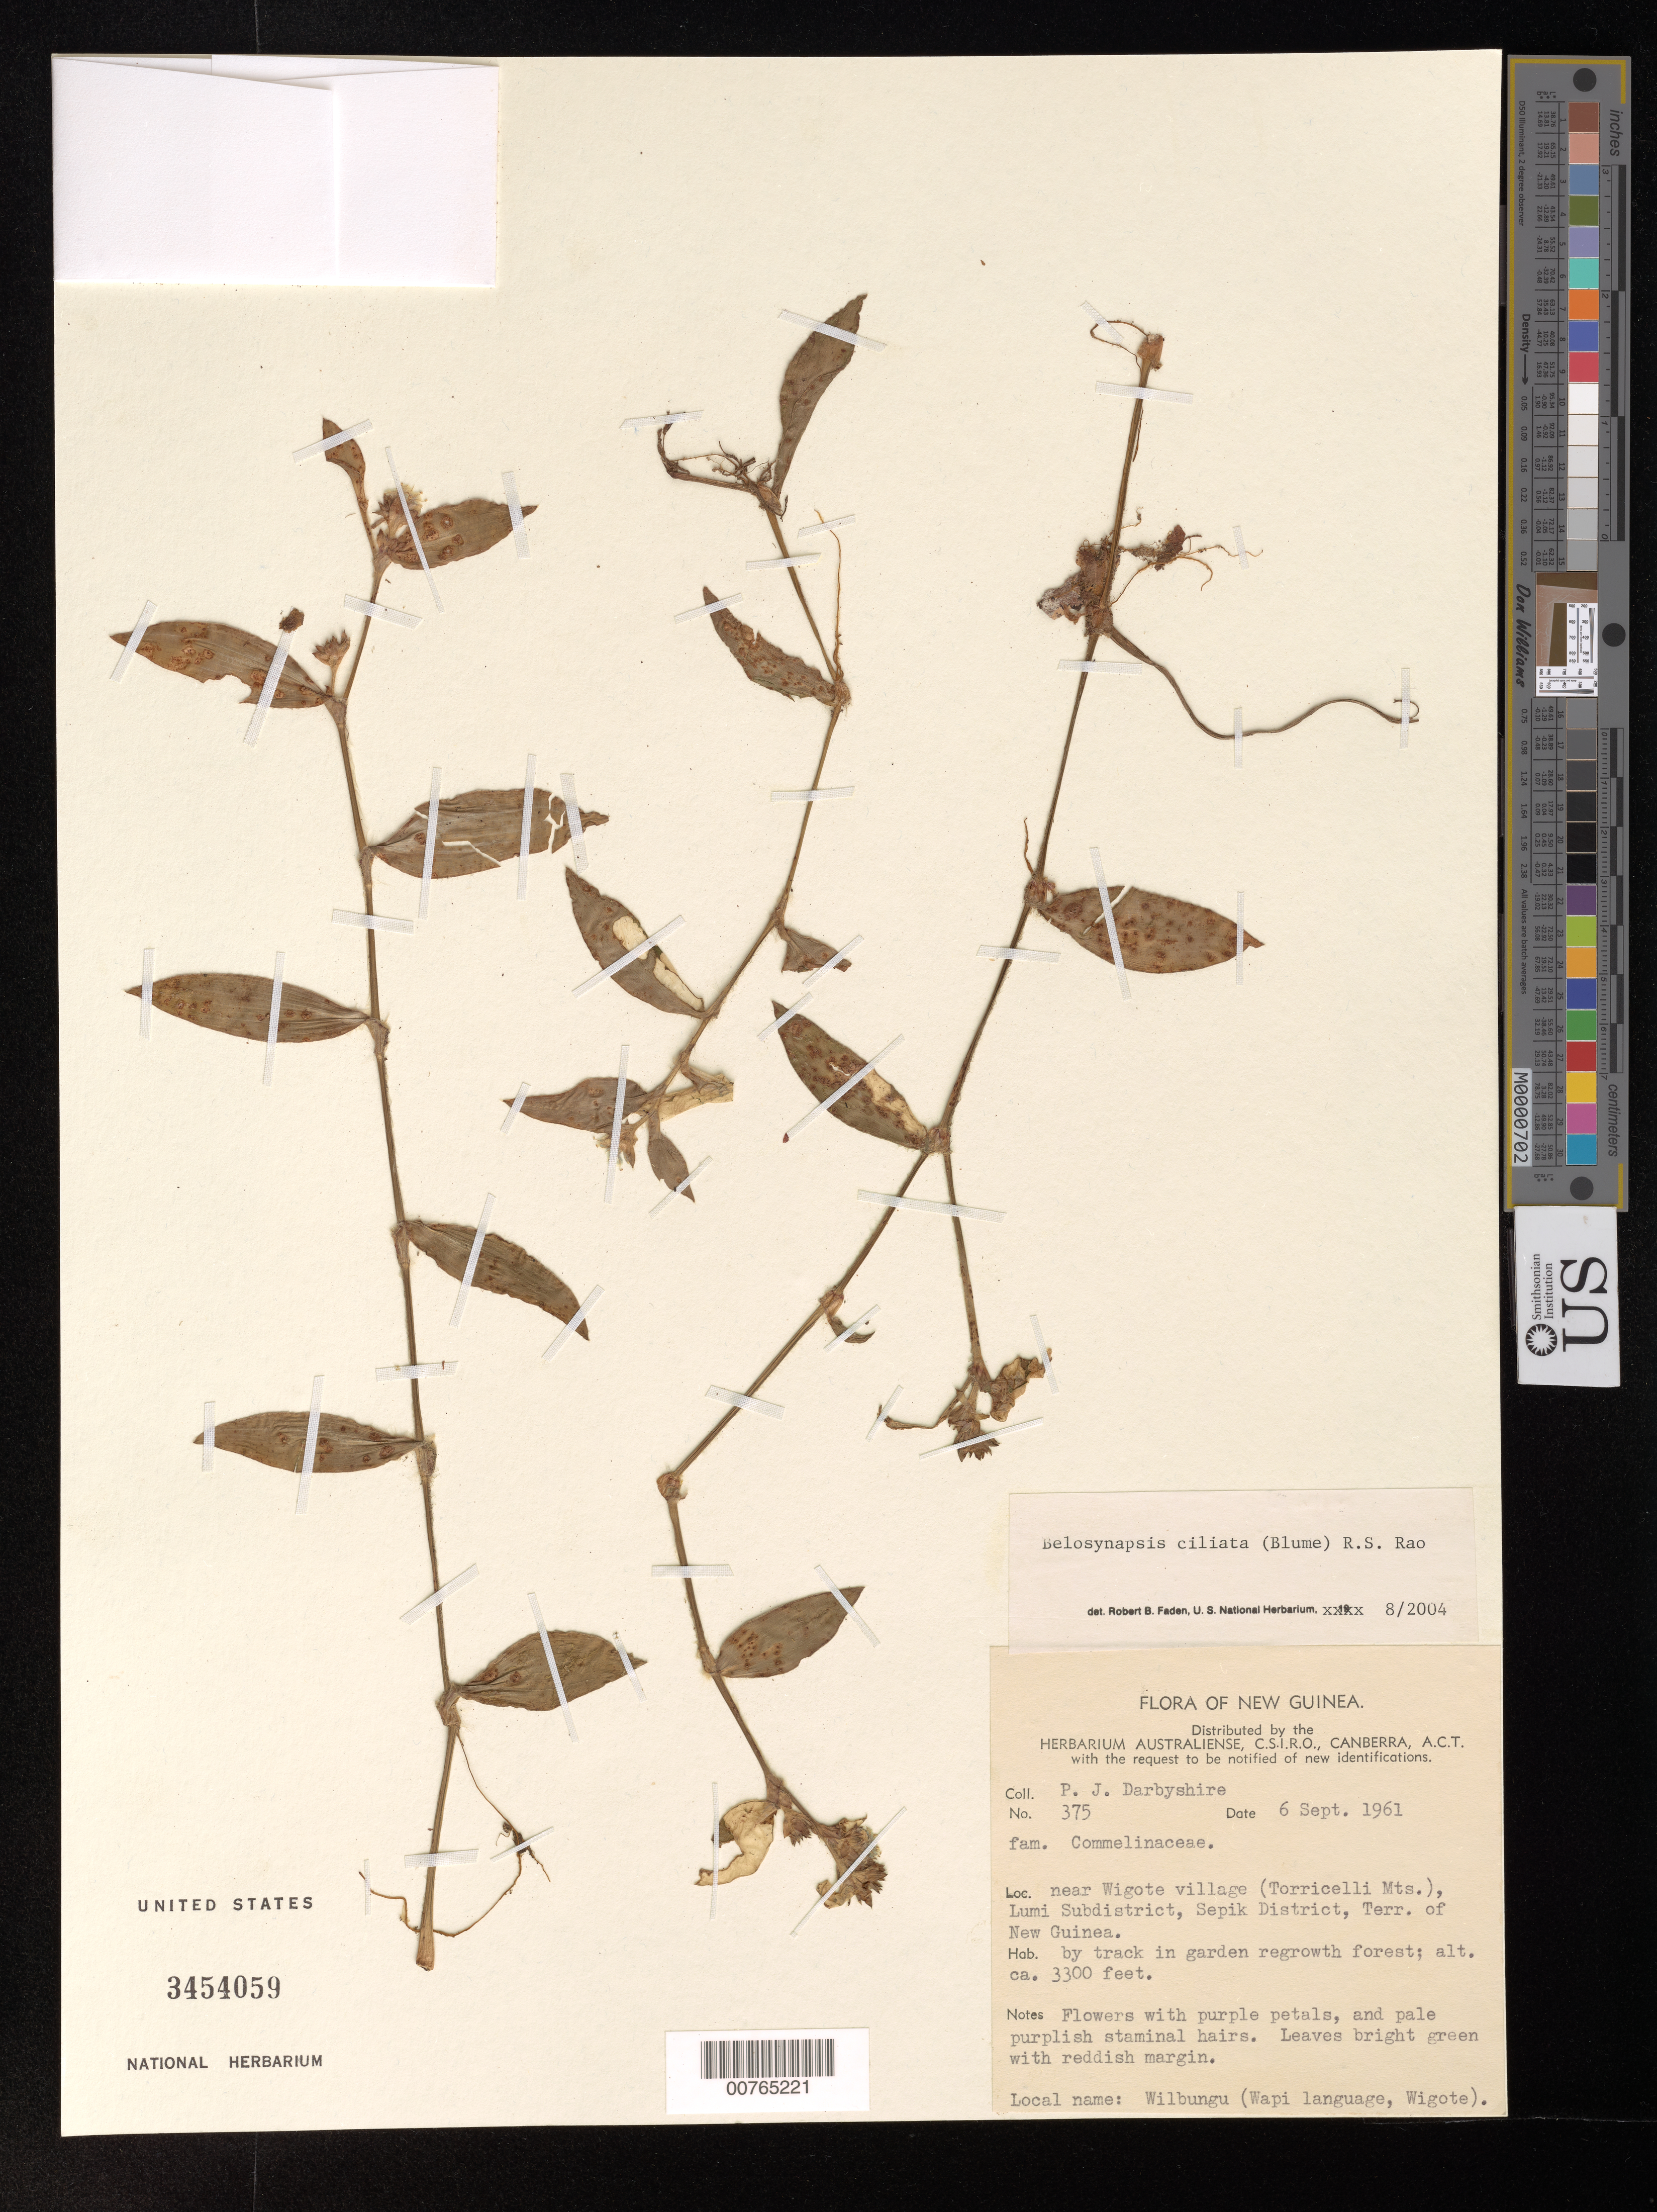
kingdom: Plantae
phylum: Tracheophyta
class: Liliopsida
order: Commelinales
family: Commelinaceae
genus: Belosynapsis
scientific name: Belosynapsis ciliata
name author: (Blume) R.S. Rao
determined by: Faden, Robert B., (US), Smithsonian Institution - National Museum of Natural History (UNITED STATES)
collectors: P. Darbyshire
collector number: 375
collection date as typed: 06 Sep 1961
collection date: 1961-09-06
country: Papua New Guinea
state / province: Sandaun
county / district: Lumi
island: New Guinea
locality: Near Wigote Village, Torricelli Mts.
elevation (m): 1006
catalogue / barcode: US 3454059